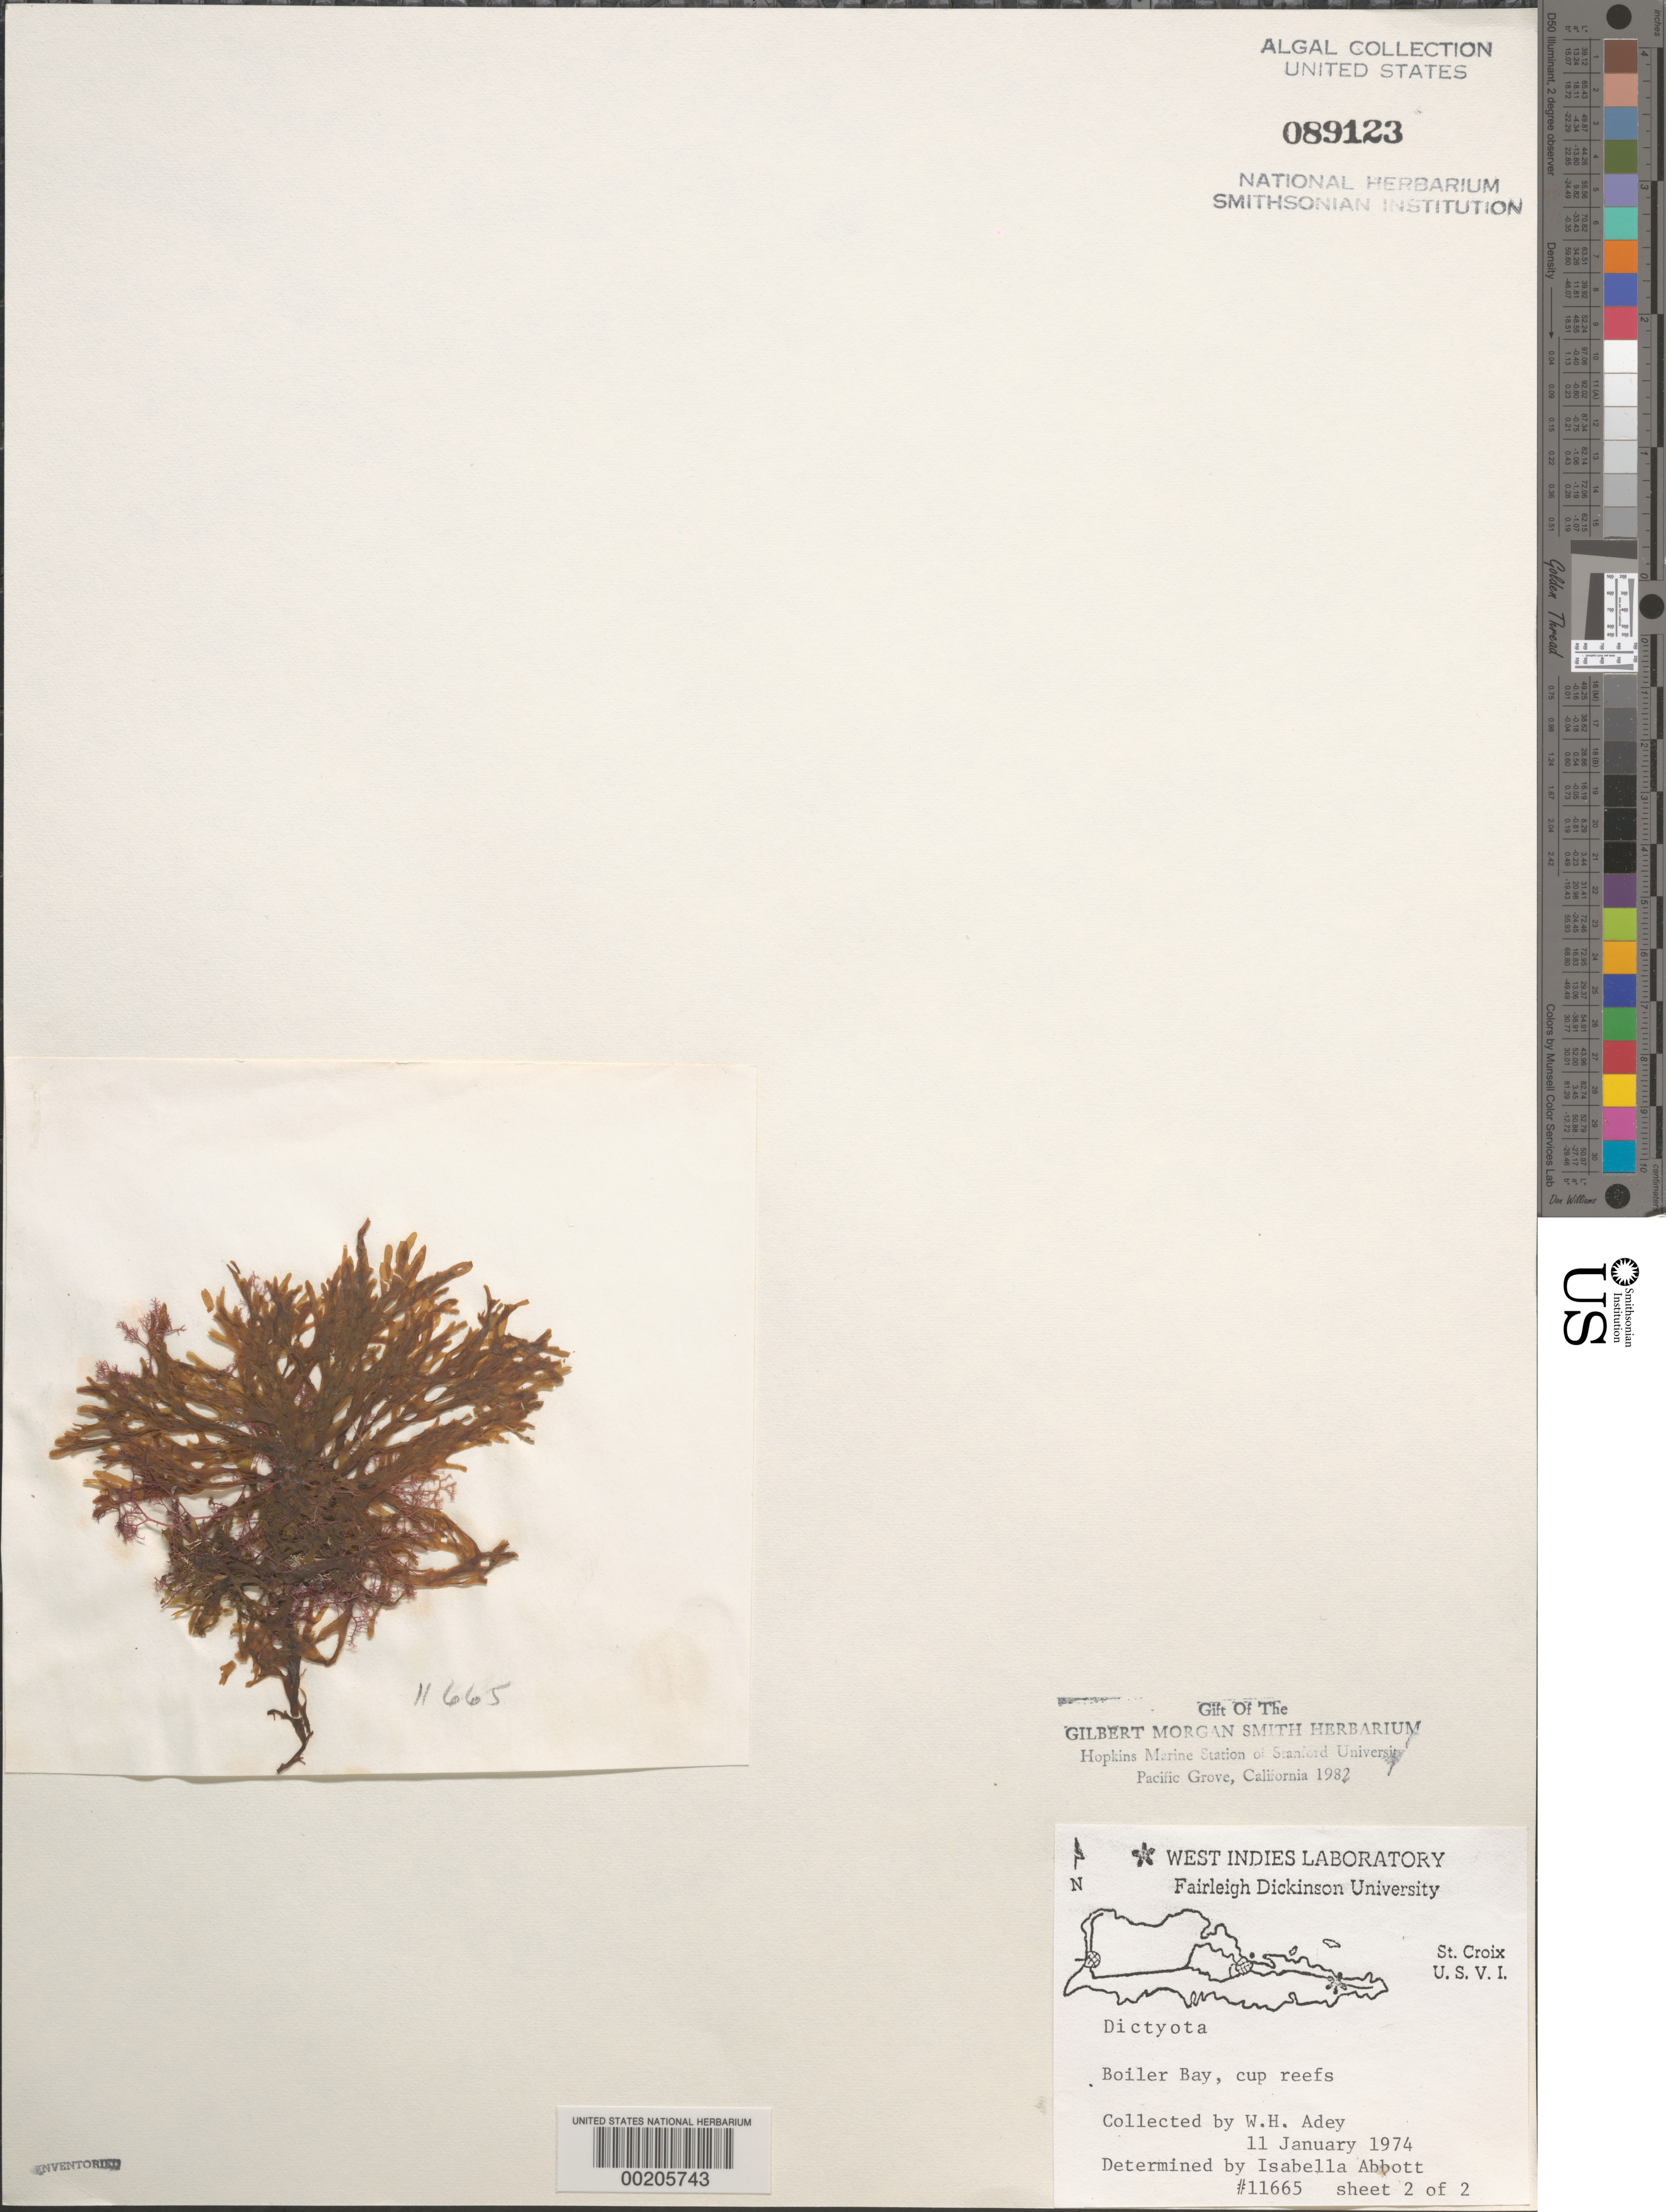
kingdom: Chromista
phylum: Ochrophyta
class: Phaeophyceae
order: Dictyotales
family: Dictyotaceae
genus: Dictyota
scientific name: Dictyota sp.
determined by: Abbott, Isabella A.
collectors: W. H. Adey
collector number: IAA 11665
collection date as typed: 11 Jan 1974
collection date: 1974-01-11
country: U.S. Virgin Islands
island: St. Croix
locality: Boiler Bay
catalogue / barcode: US 89123